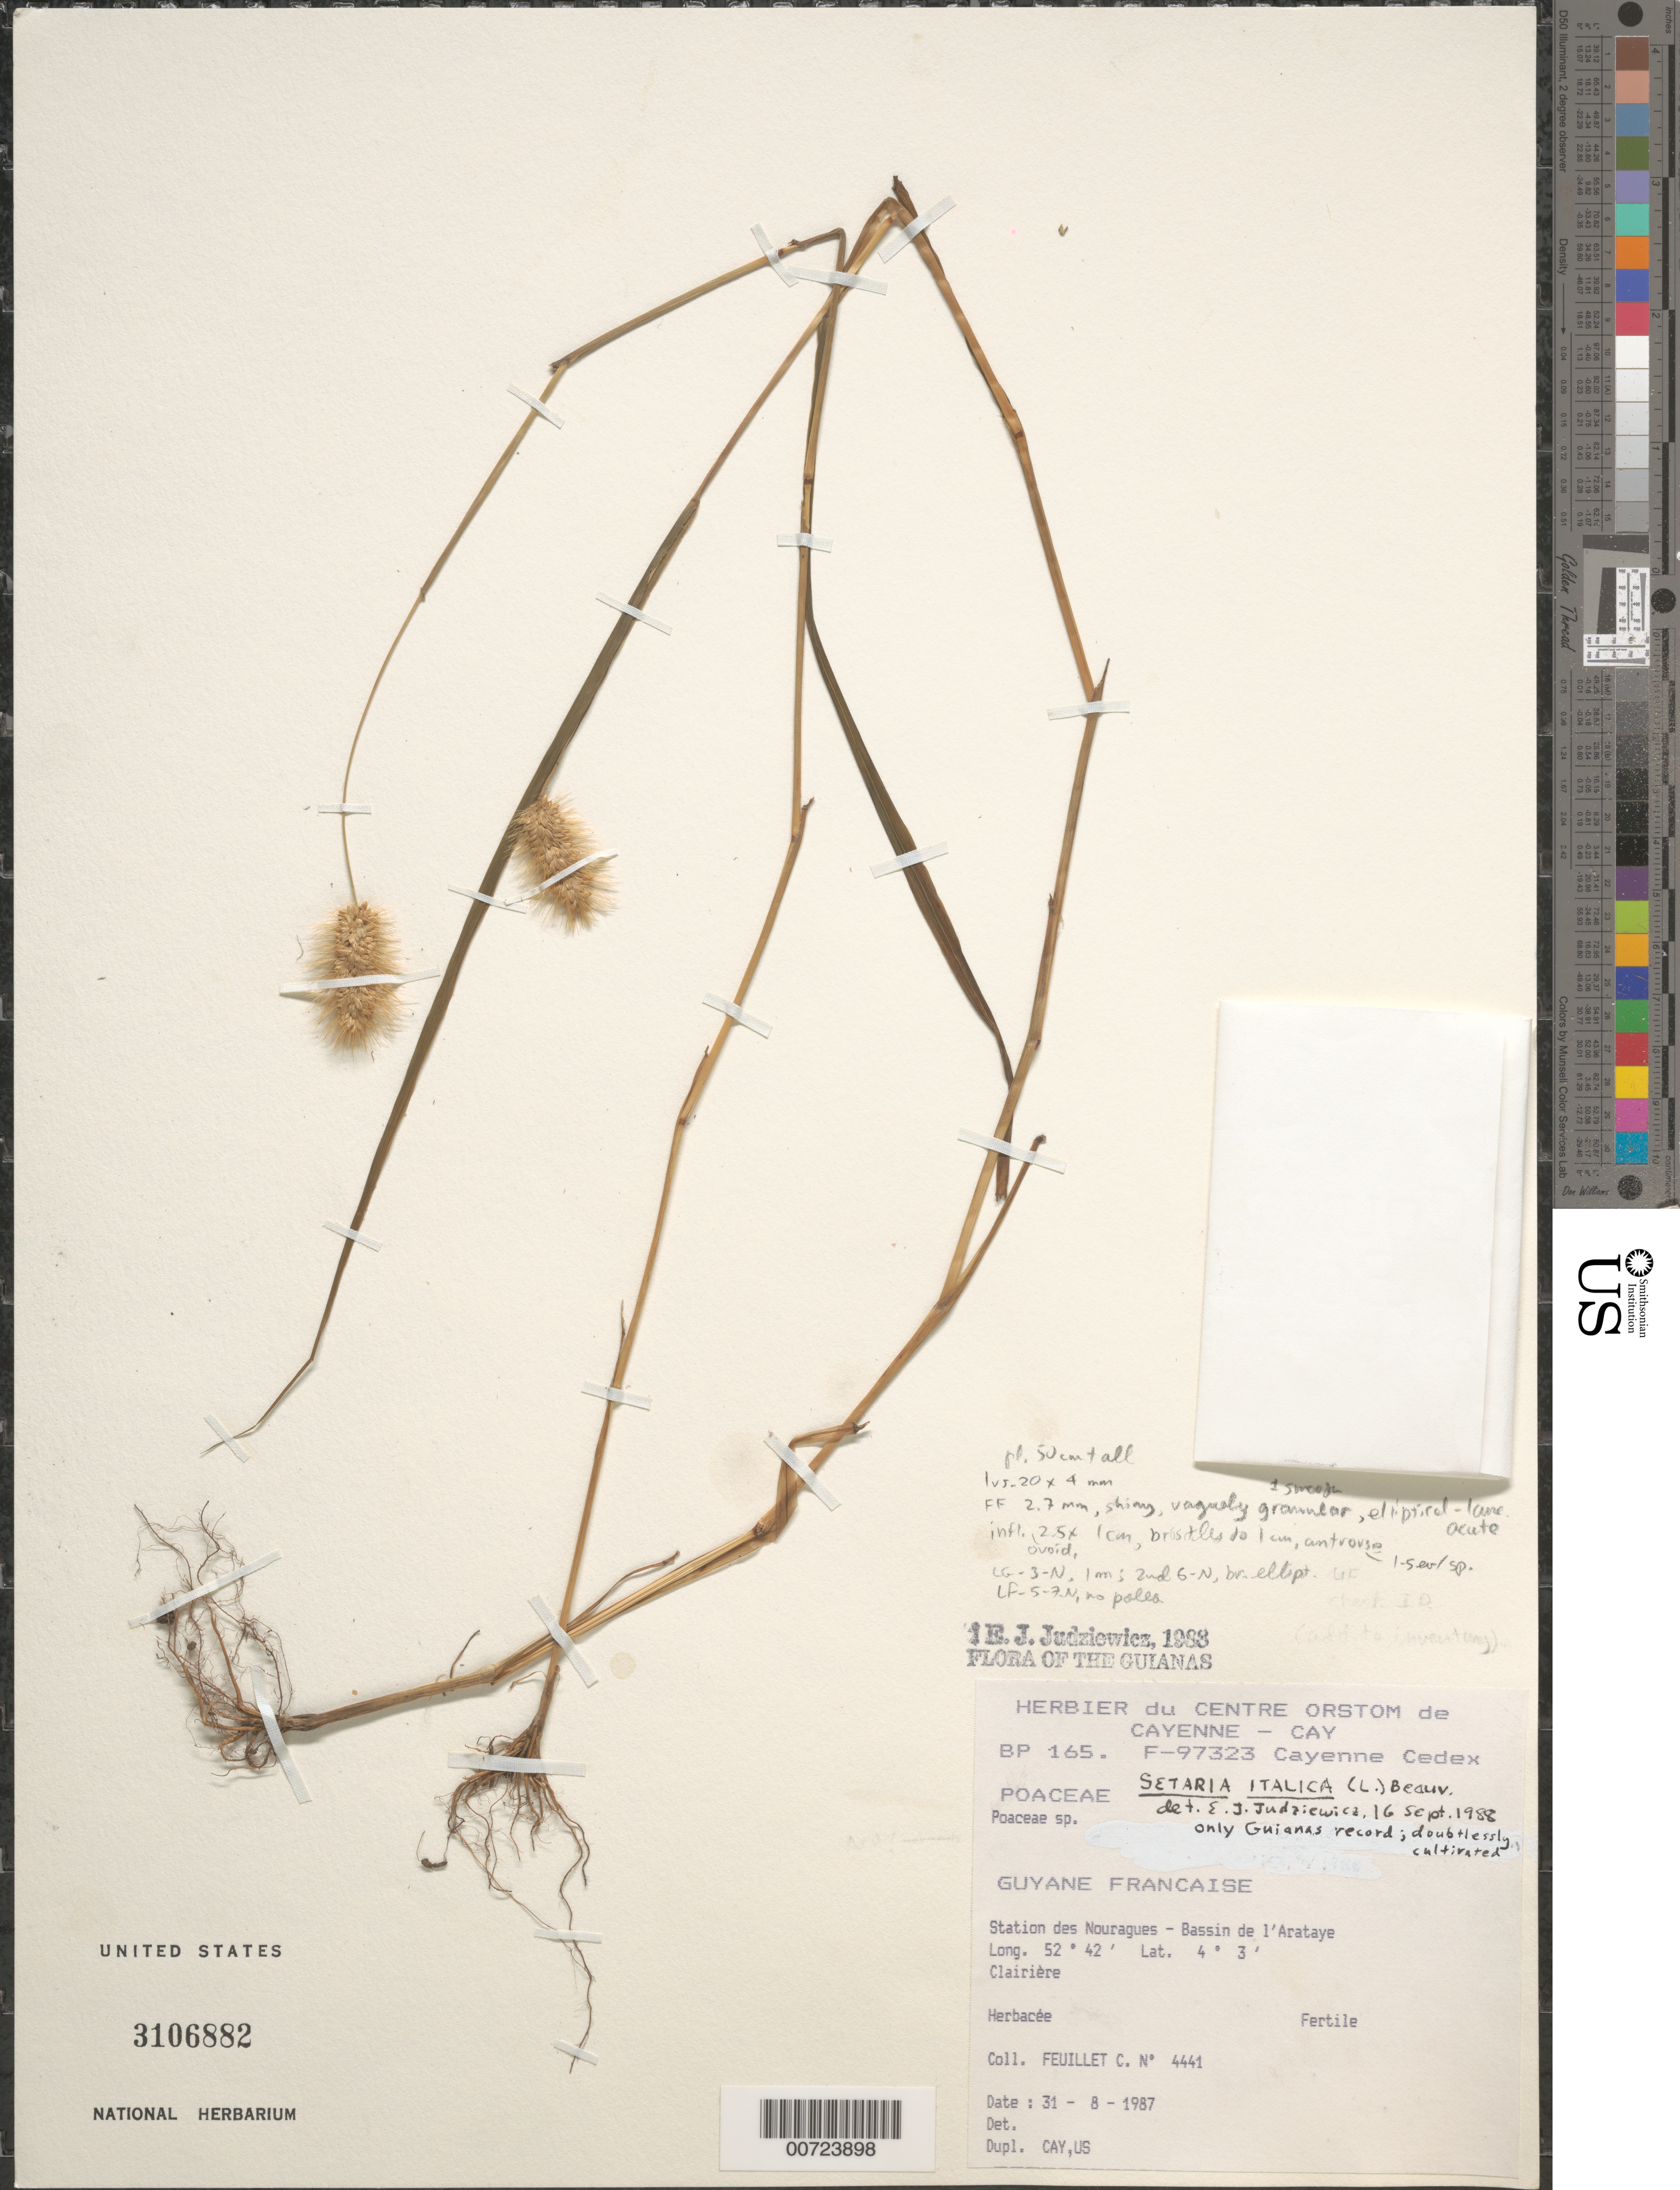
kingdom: Plantae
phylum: Tracheophyta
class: Liliopsida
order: Poales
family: Poaceae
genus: Setaria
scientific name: Setaria italica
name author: (L.) P. Beauv.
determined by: Judziewicz, E. J.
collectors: C. Feuillet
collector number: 4441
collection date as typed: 31 Aug 1987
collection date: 1987-08-31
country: French Guiana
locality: Station des Nouragues, Bassin de l'Arataye, Clairiére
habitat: Clearing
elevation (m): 250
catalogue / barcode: US 3106882